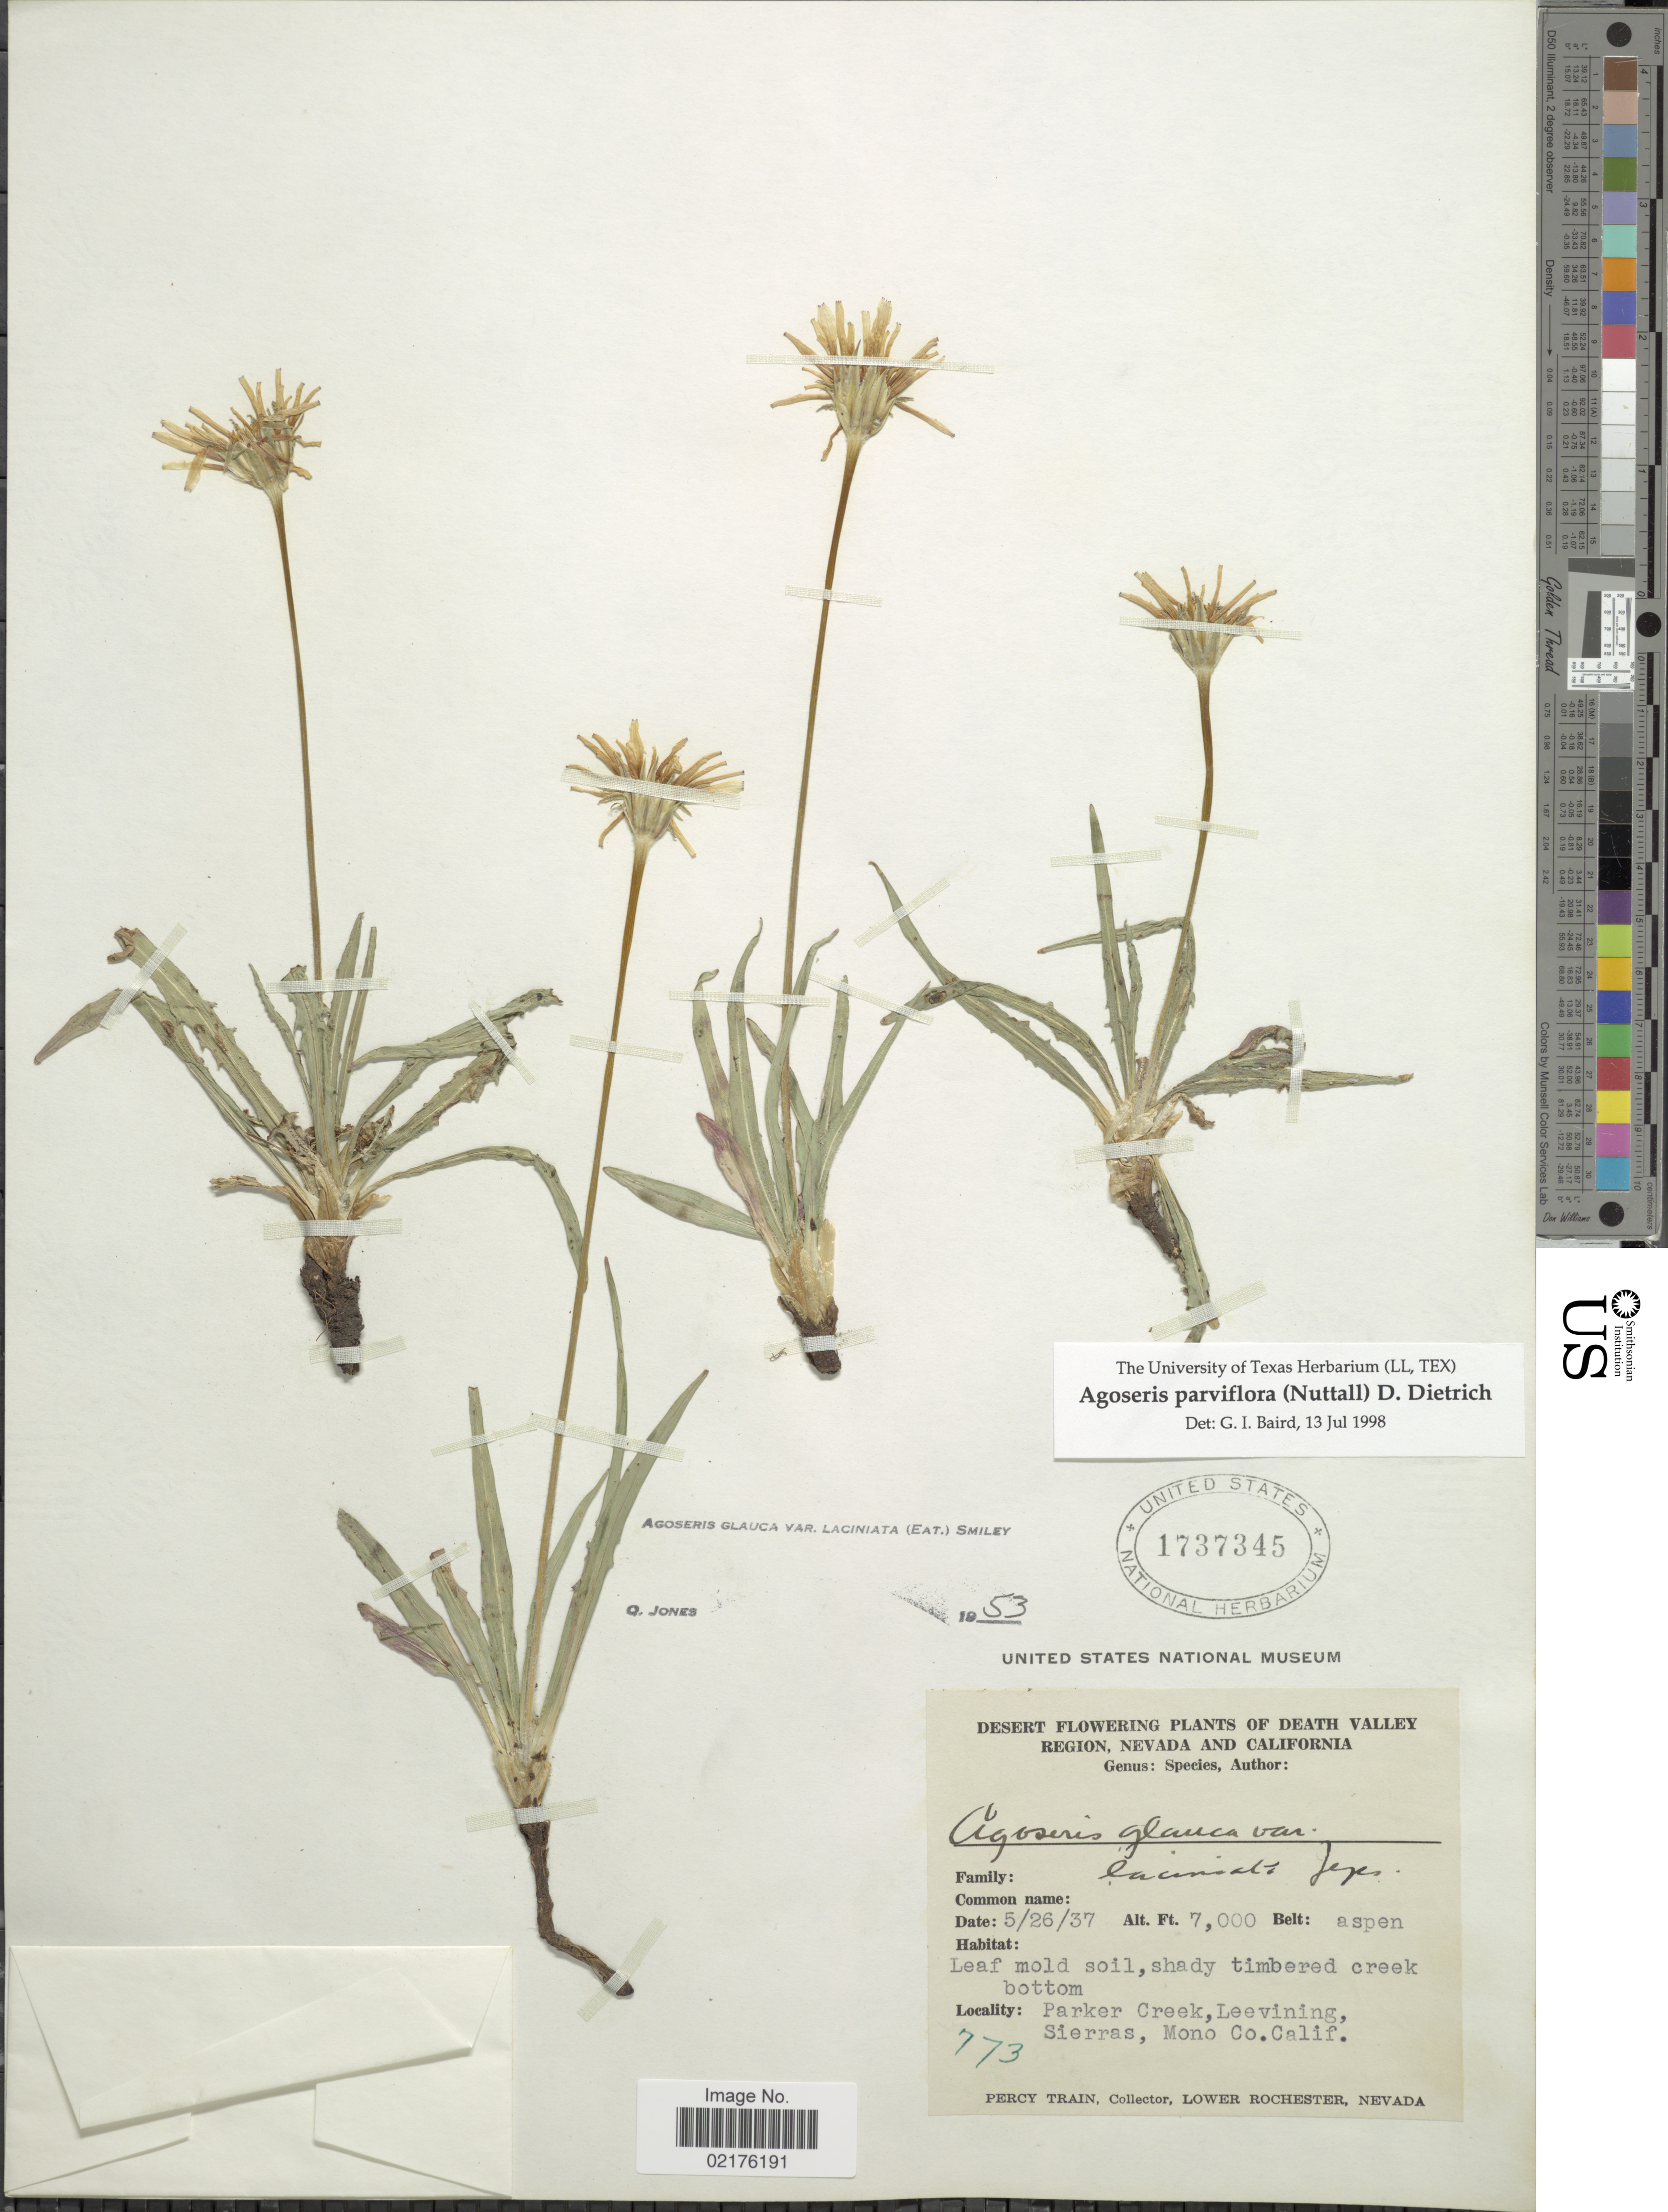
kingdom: Plantae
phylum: Tracheophyta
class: Magnoliopsida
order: Asterales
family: Asteraceae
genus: Agoseris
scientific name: Agoseris parviflora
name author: (Nutt.) D. Dietr.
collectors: P. Train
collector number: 773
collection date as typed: Transcribed d/m/y: 26/5/37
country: United States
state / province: California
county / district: Mono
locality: Death Valley Region, Parker Creek, Leevining, Sierras, Mono Co. Calif.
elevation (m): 2134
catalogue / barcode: US 1737345